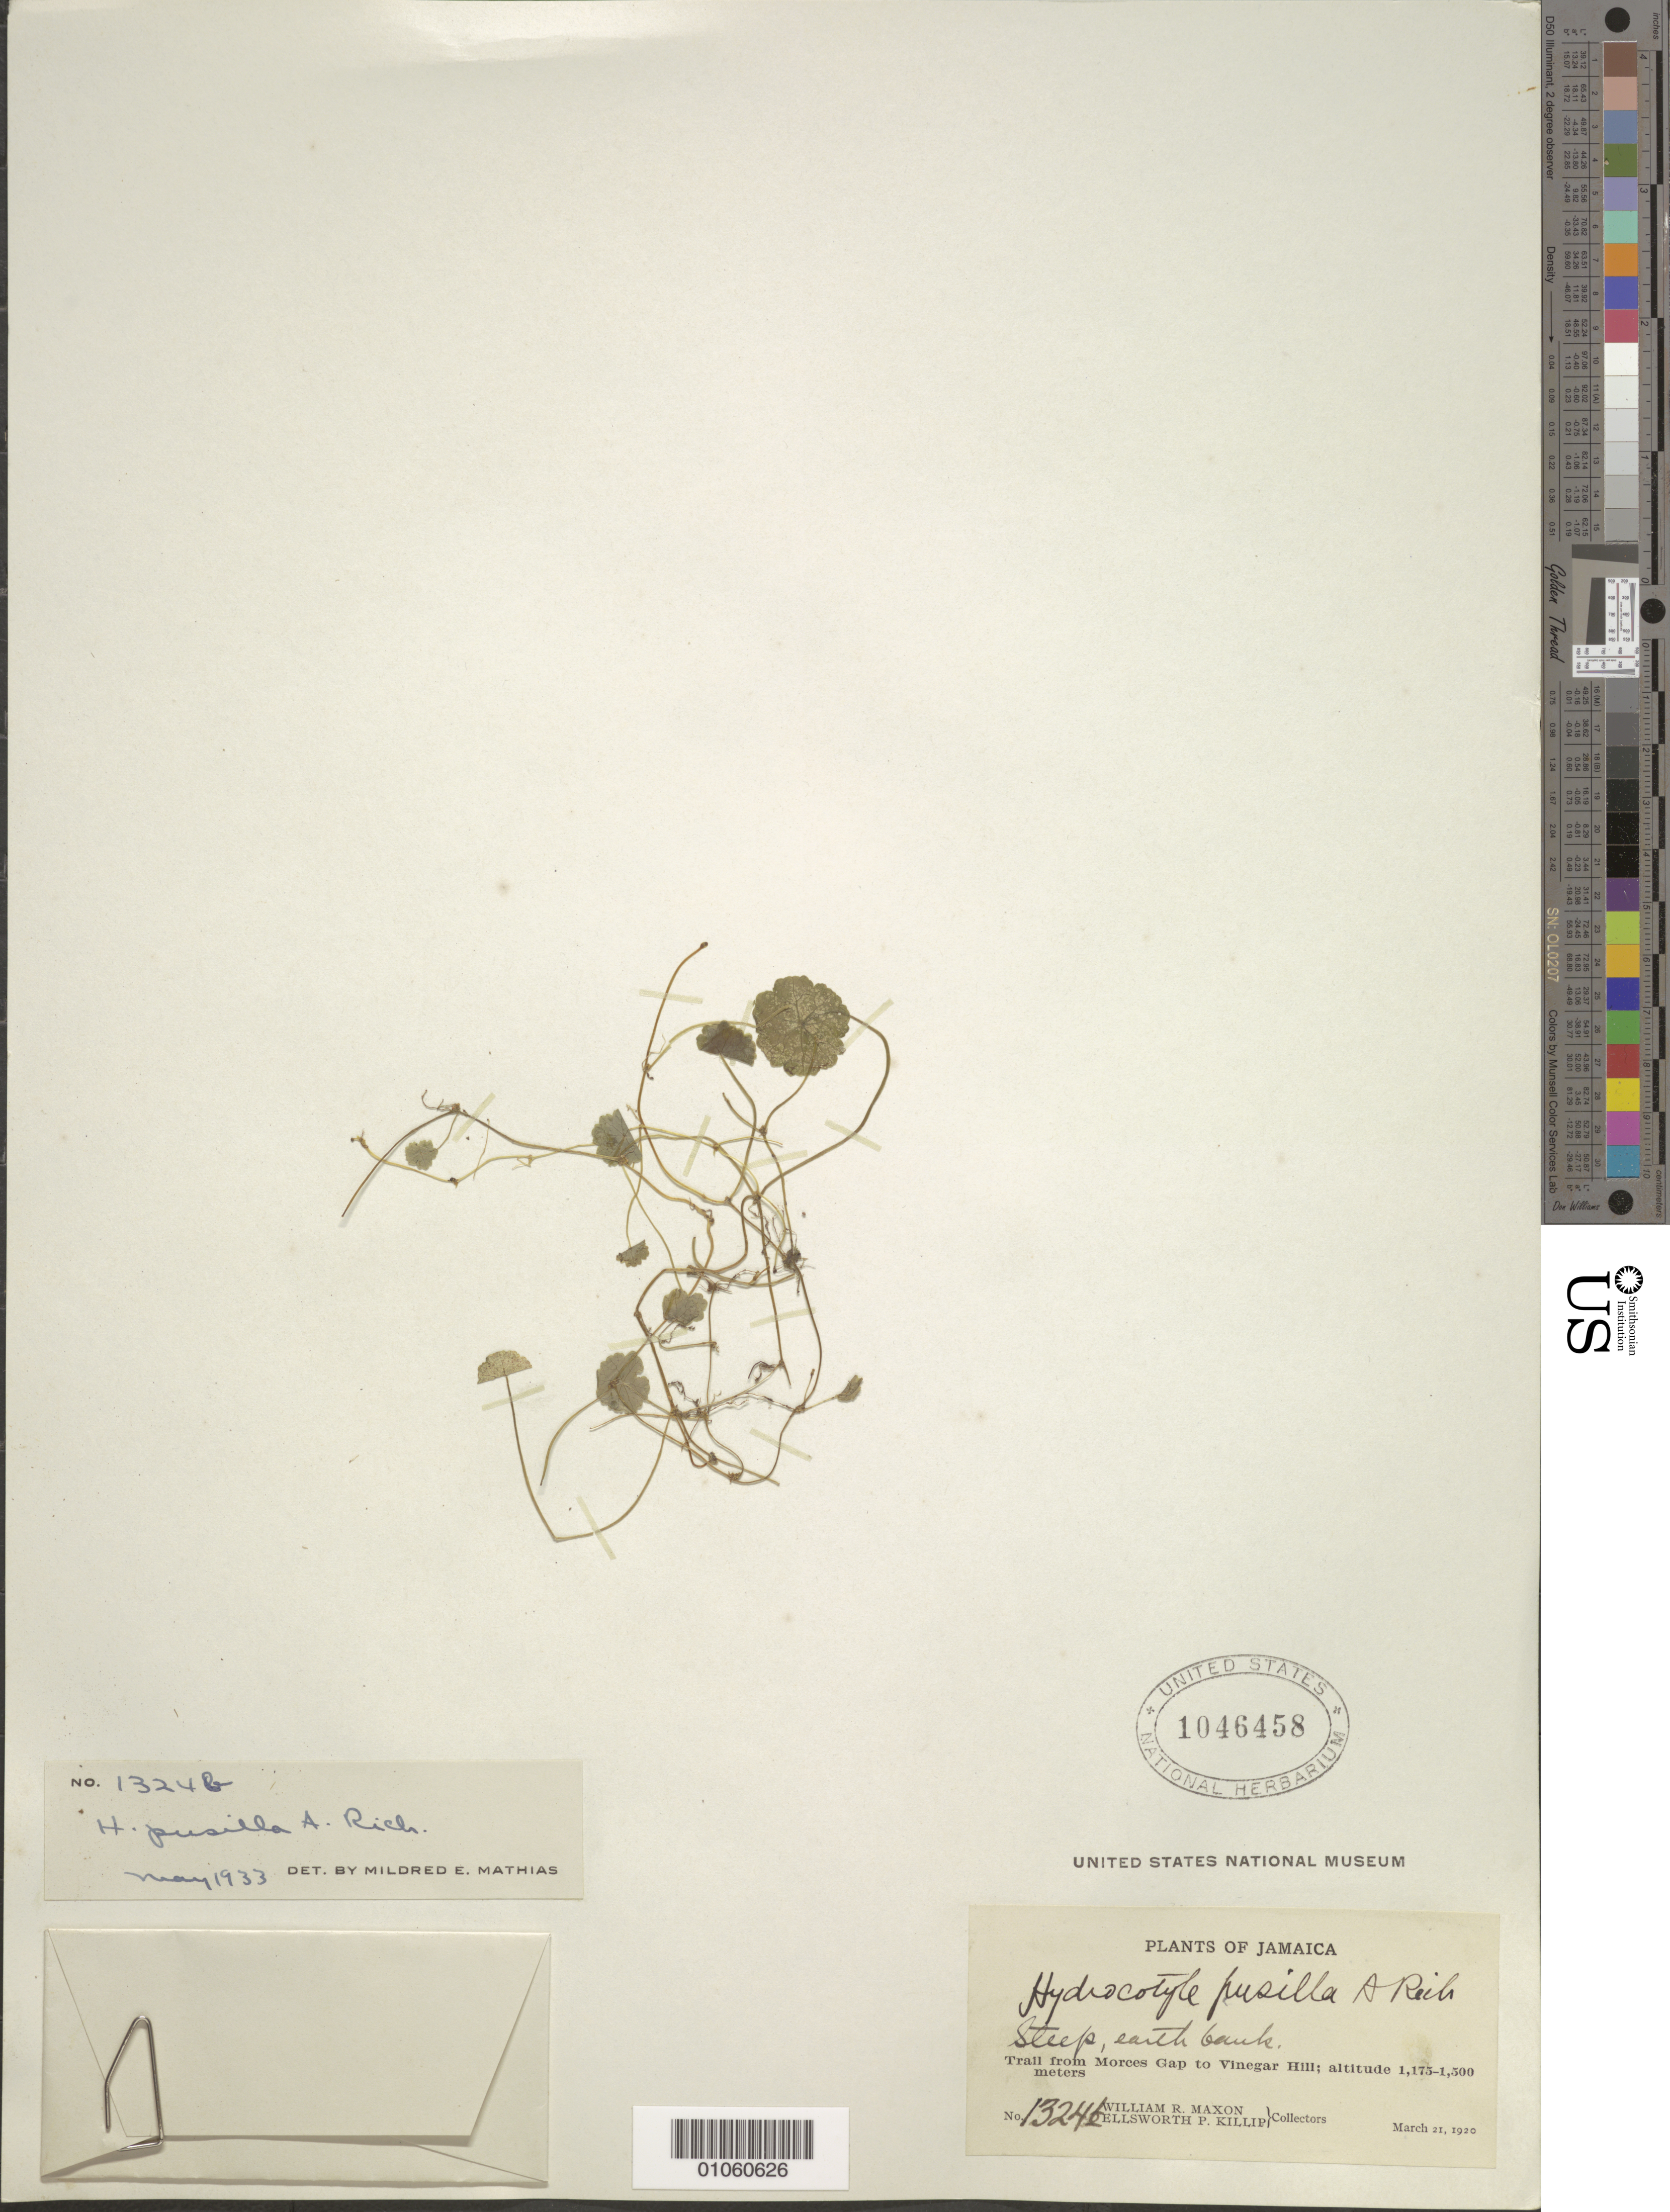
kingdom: Plantae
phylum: Tracheophyta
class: Magnoliopsida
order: Apiales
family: Araliaceae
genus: Hydrocotyle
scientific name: Hydrocotyle pusilla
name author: A. Rich.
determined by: Mathias, M. E.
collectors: W. R. Maxon & E. P. Killip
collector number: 1324 b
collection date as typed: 21 Mar 1920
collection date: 1920-03-21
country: Jamaica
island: Jamaica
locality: Marcos Gap to Vinegar Hill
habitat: Steep, earth bank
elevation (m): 1175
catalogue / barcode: US 1046458